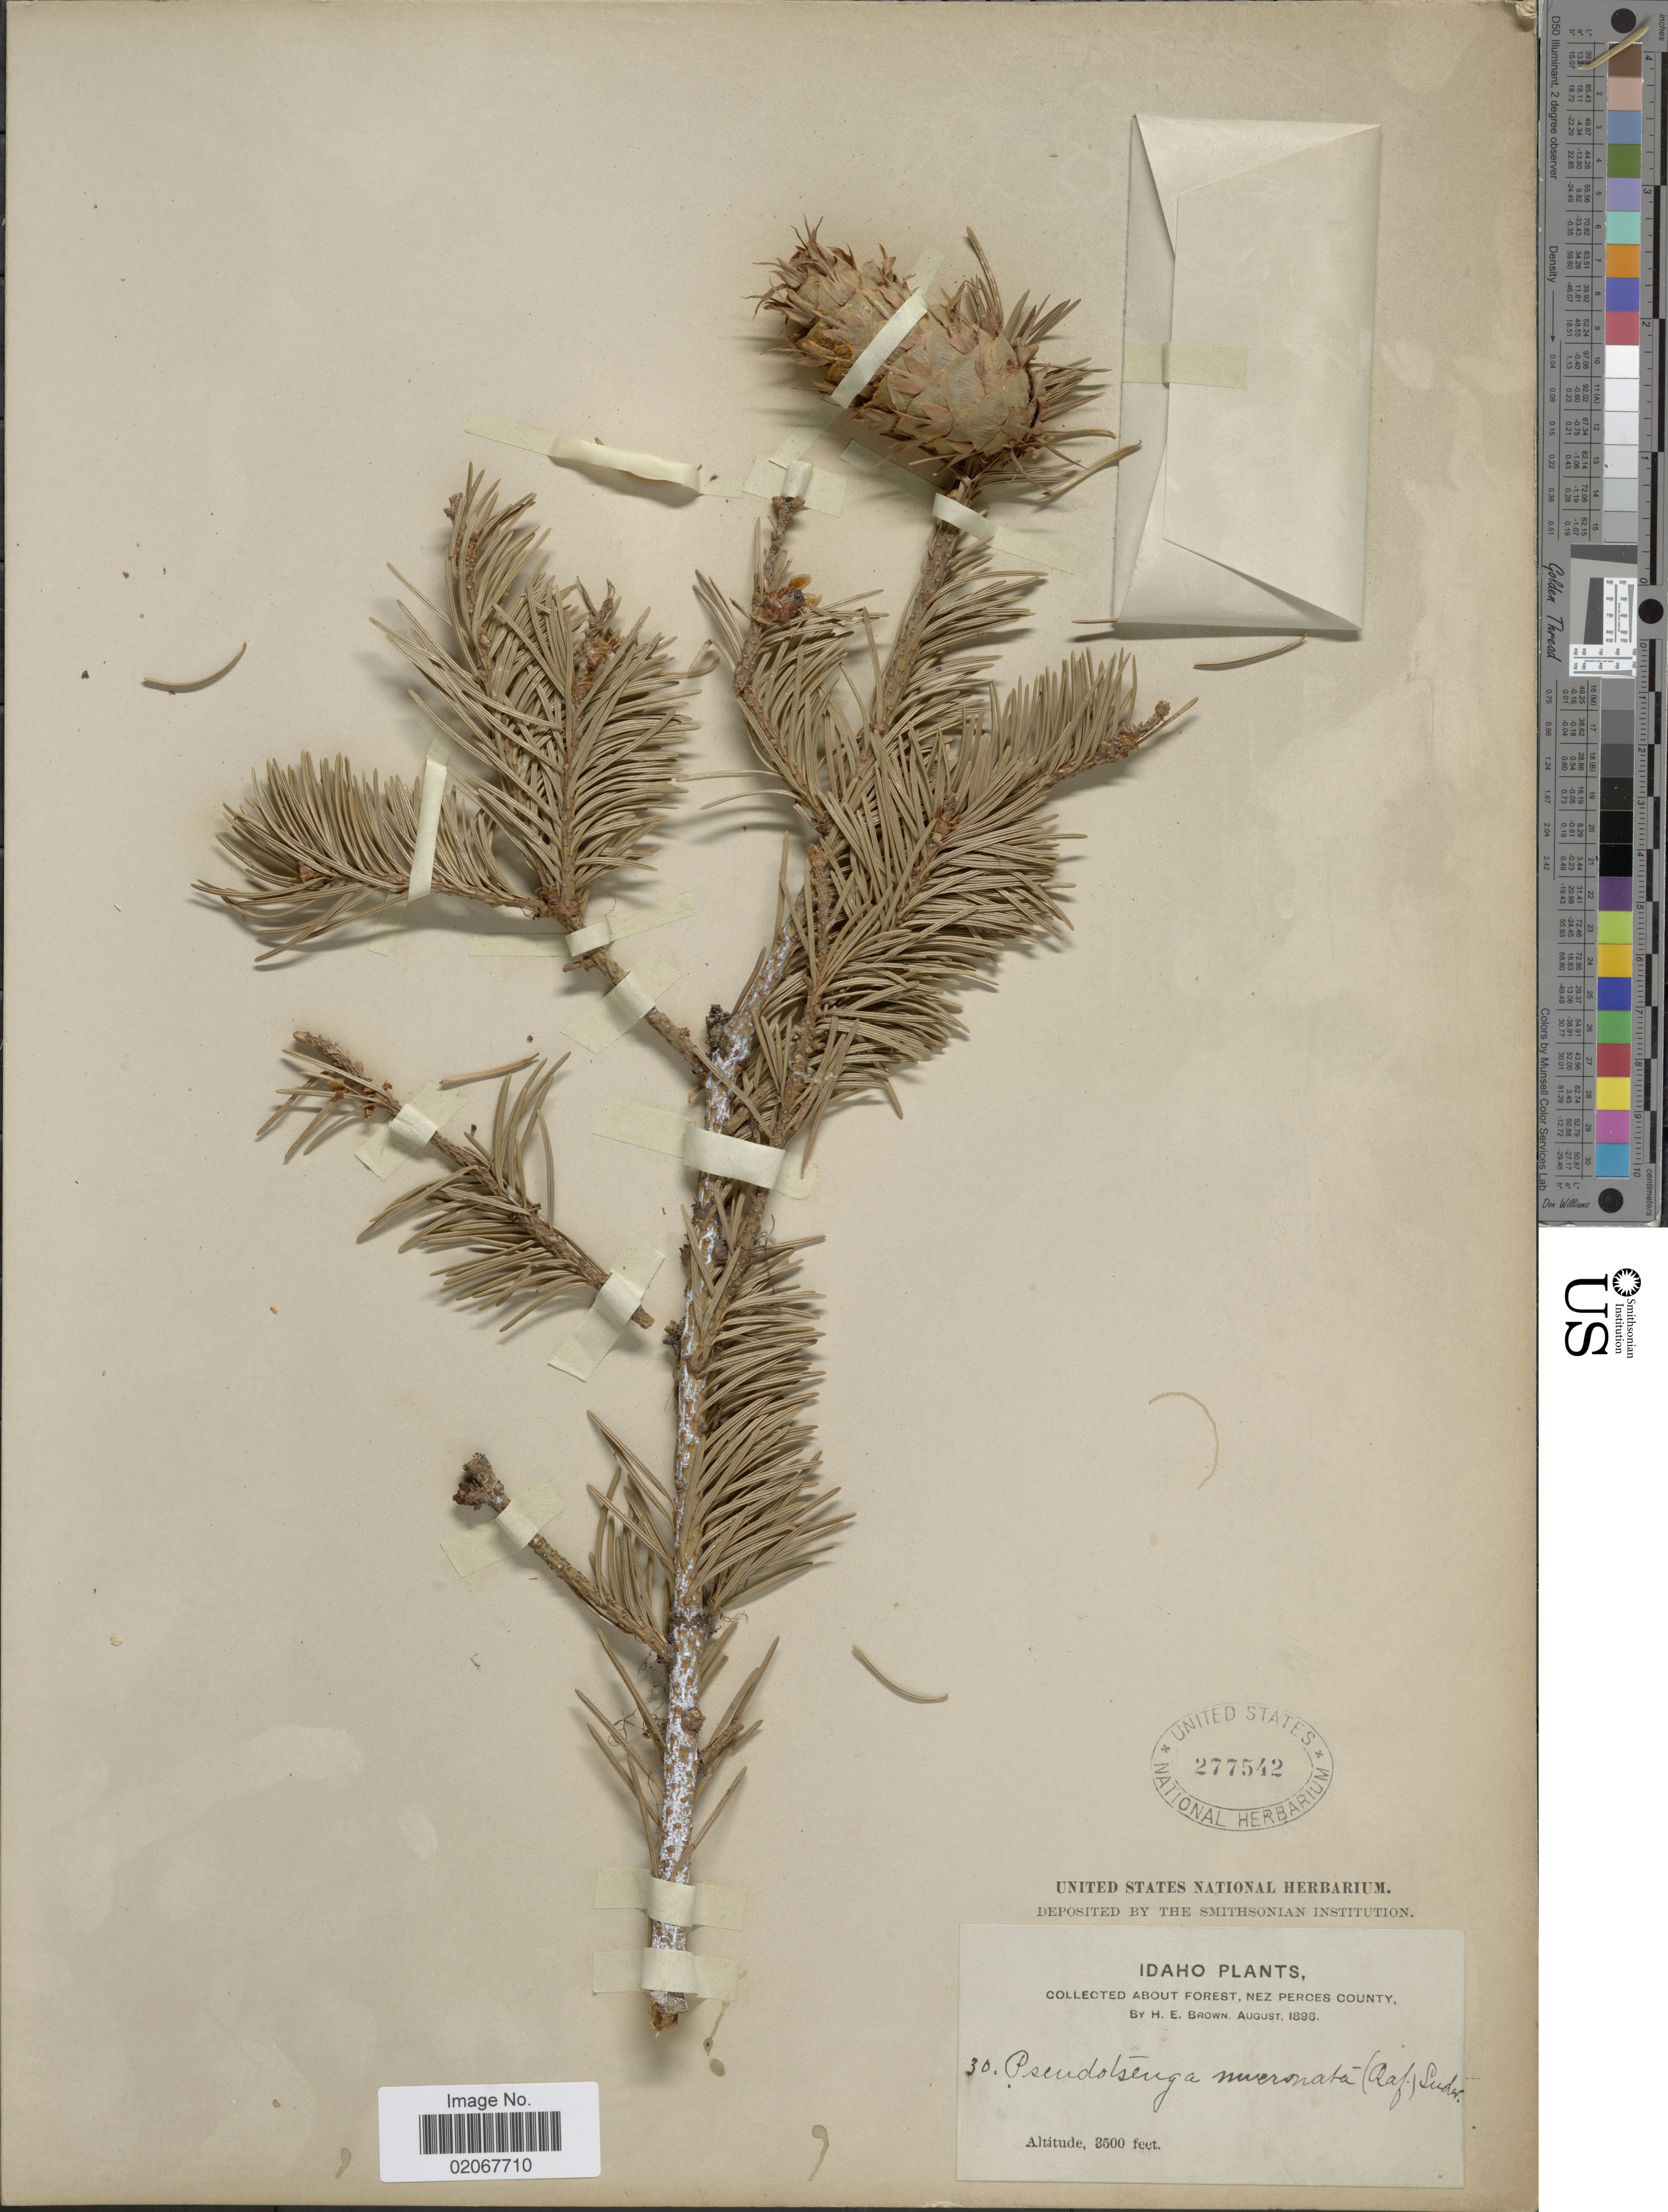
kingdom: Plantae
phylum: Tracheophyta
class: Pinopsida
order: Pinales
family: Pinaceae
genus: Pseudotsuga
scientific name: Pseudotsuga menziesii var. glauca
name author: (Beissn.) Franco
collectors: H. E. Brown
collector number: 30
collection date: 1896-08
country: United States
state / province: Idaho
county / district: Nez Perce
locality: Forest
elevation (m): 1067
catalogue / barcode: US 277542